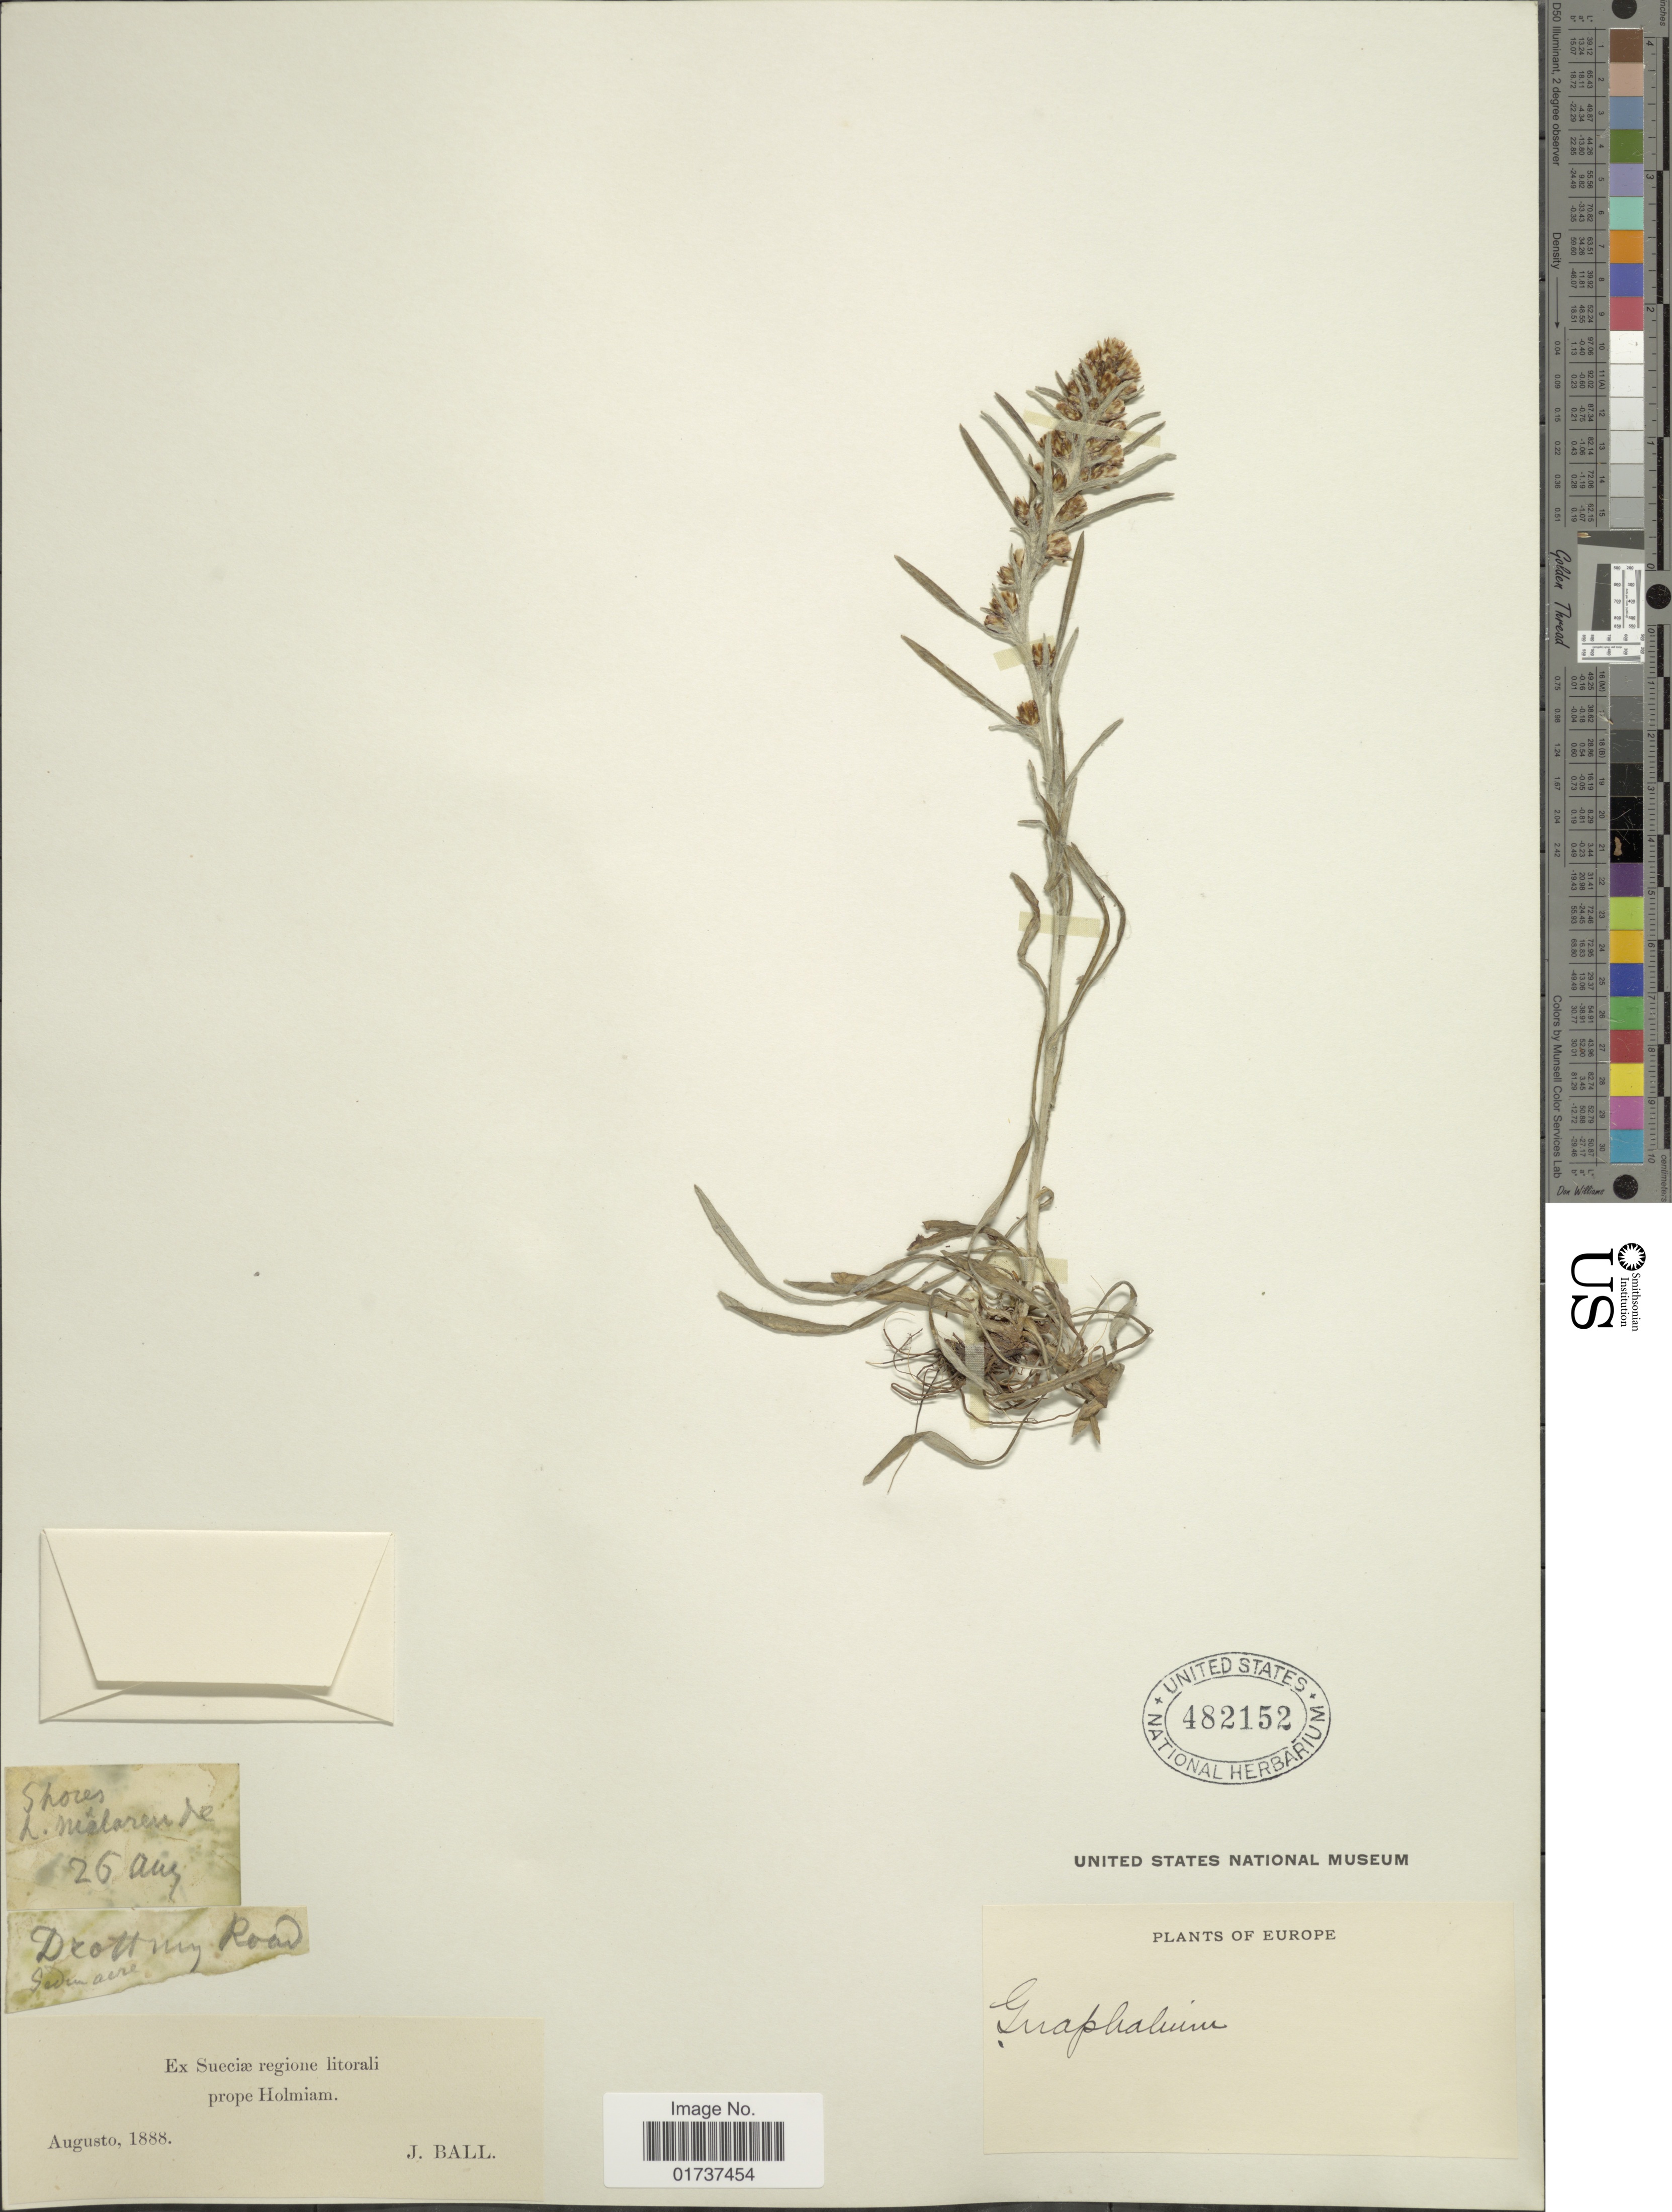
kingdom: Plantae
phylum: Tracheophyta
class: Magnoliopsida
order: Asterales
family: Asteraceae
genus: Gnaphalium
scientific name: Gnaphalium sylvaticum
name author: L.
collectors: J. Ball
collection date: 1888-08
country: Sweden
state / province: Stockholm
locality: Prope Holmiam, Europe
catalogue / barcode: US 48215